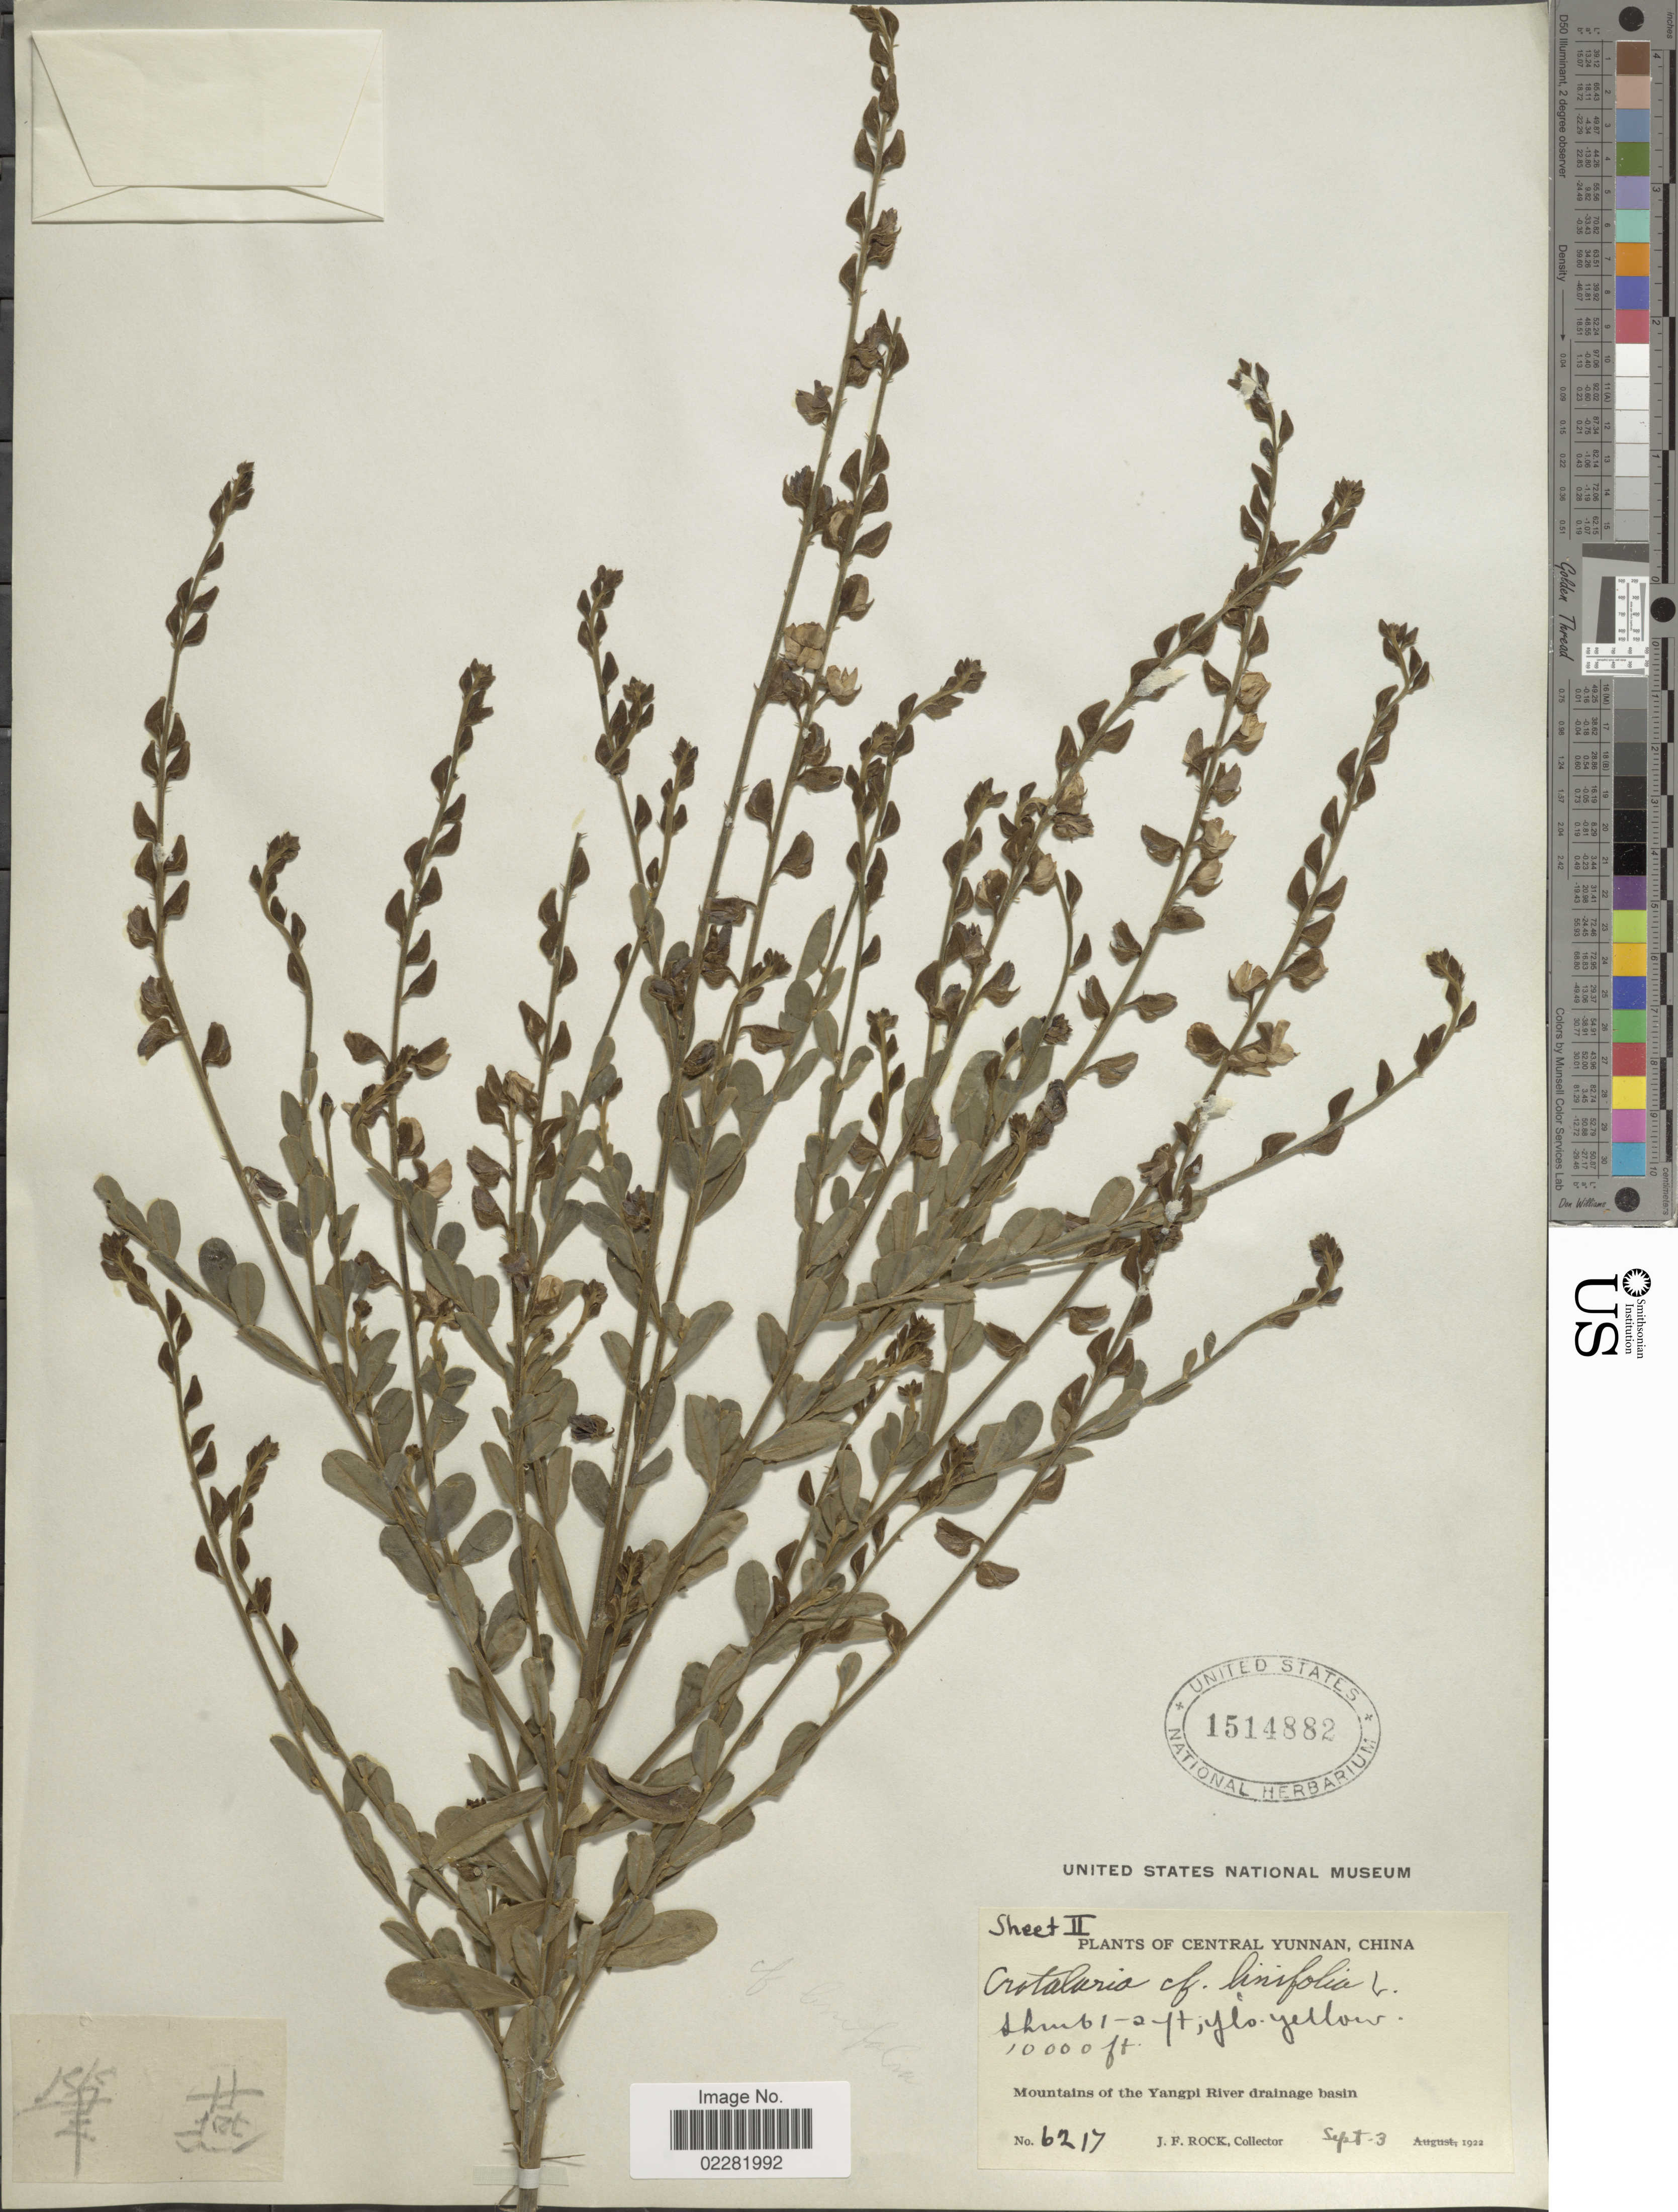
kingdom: Plantae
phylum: Tracheophyta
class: Magnoliopsida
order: Fabales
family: Fabaceae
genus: Crotalaria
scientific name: Crotalaria linifolia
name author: L. f.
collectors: J. Rock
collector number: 6217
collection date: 1922-09-03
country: China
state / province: Yunnan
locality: Central Yunnan, China, Mountains of the Yangpi River drainage basin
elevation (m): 3048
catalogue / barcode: US 1514882